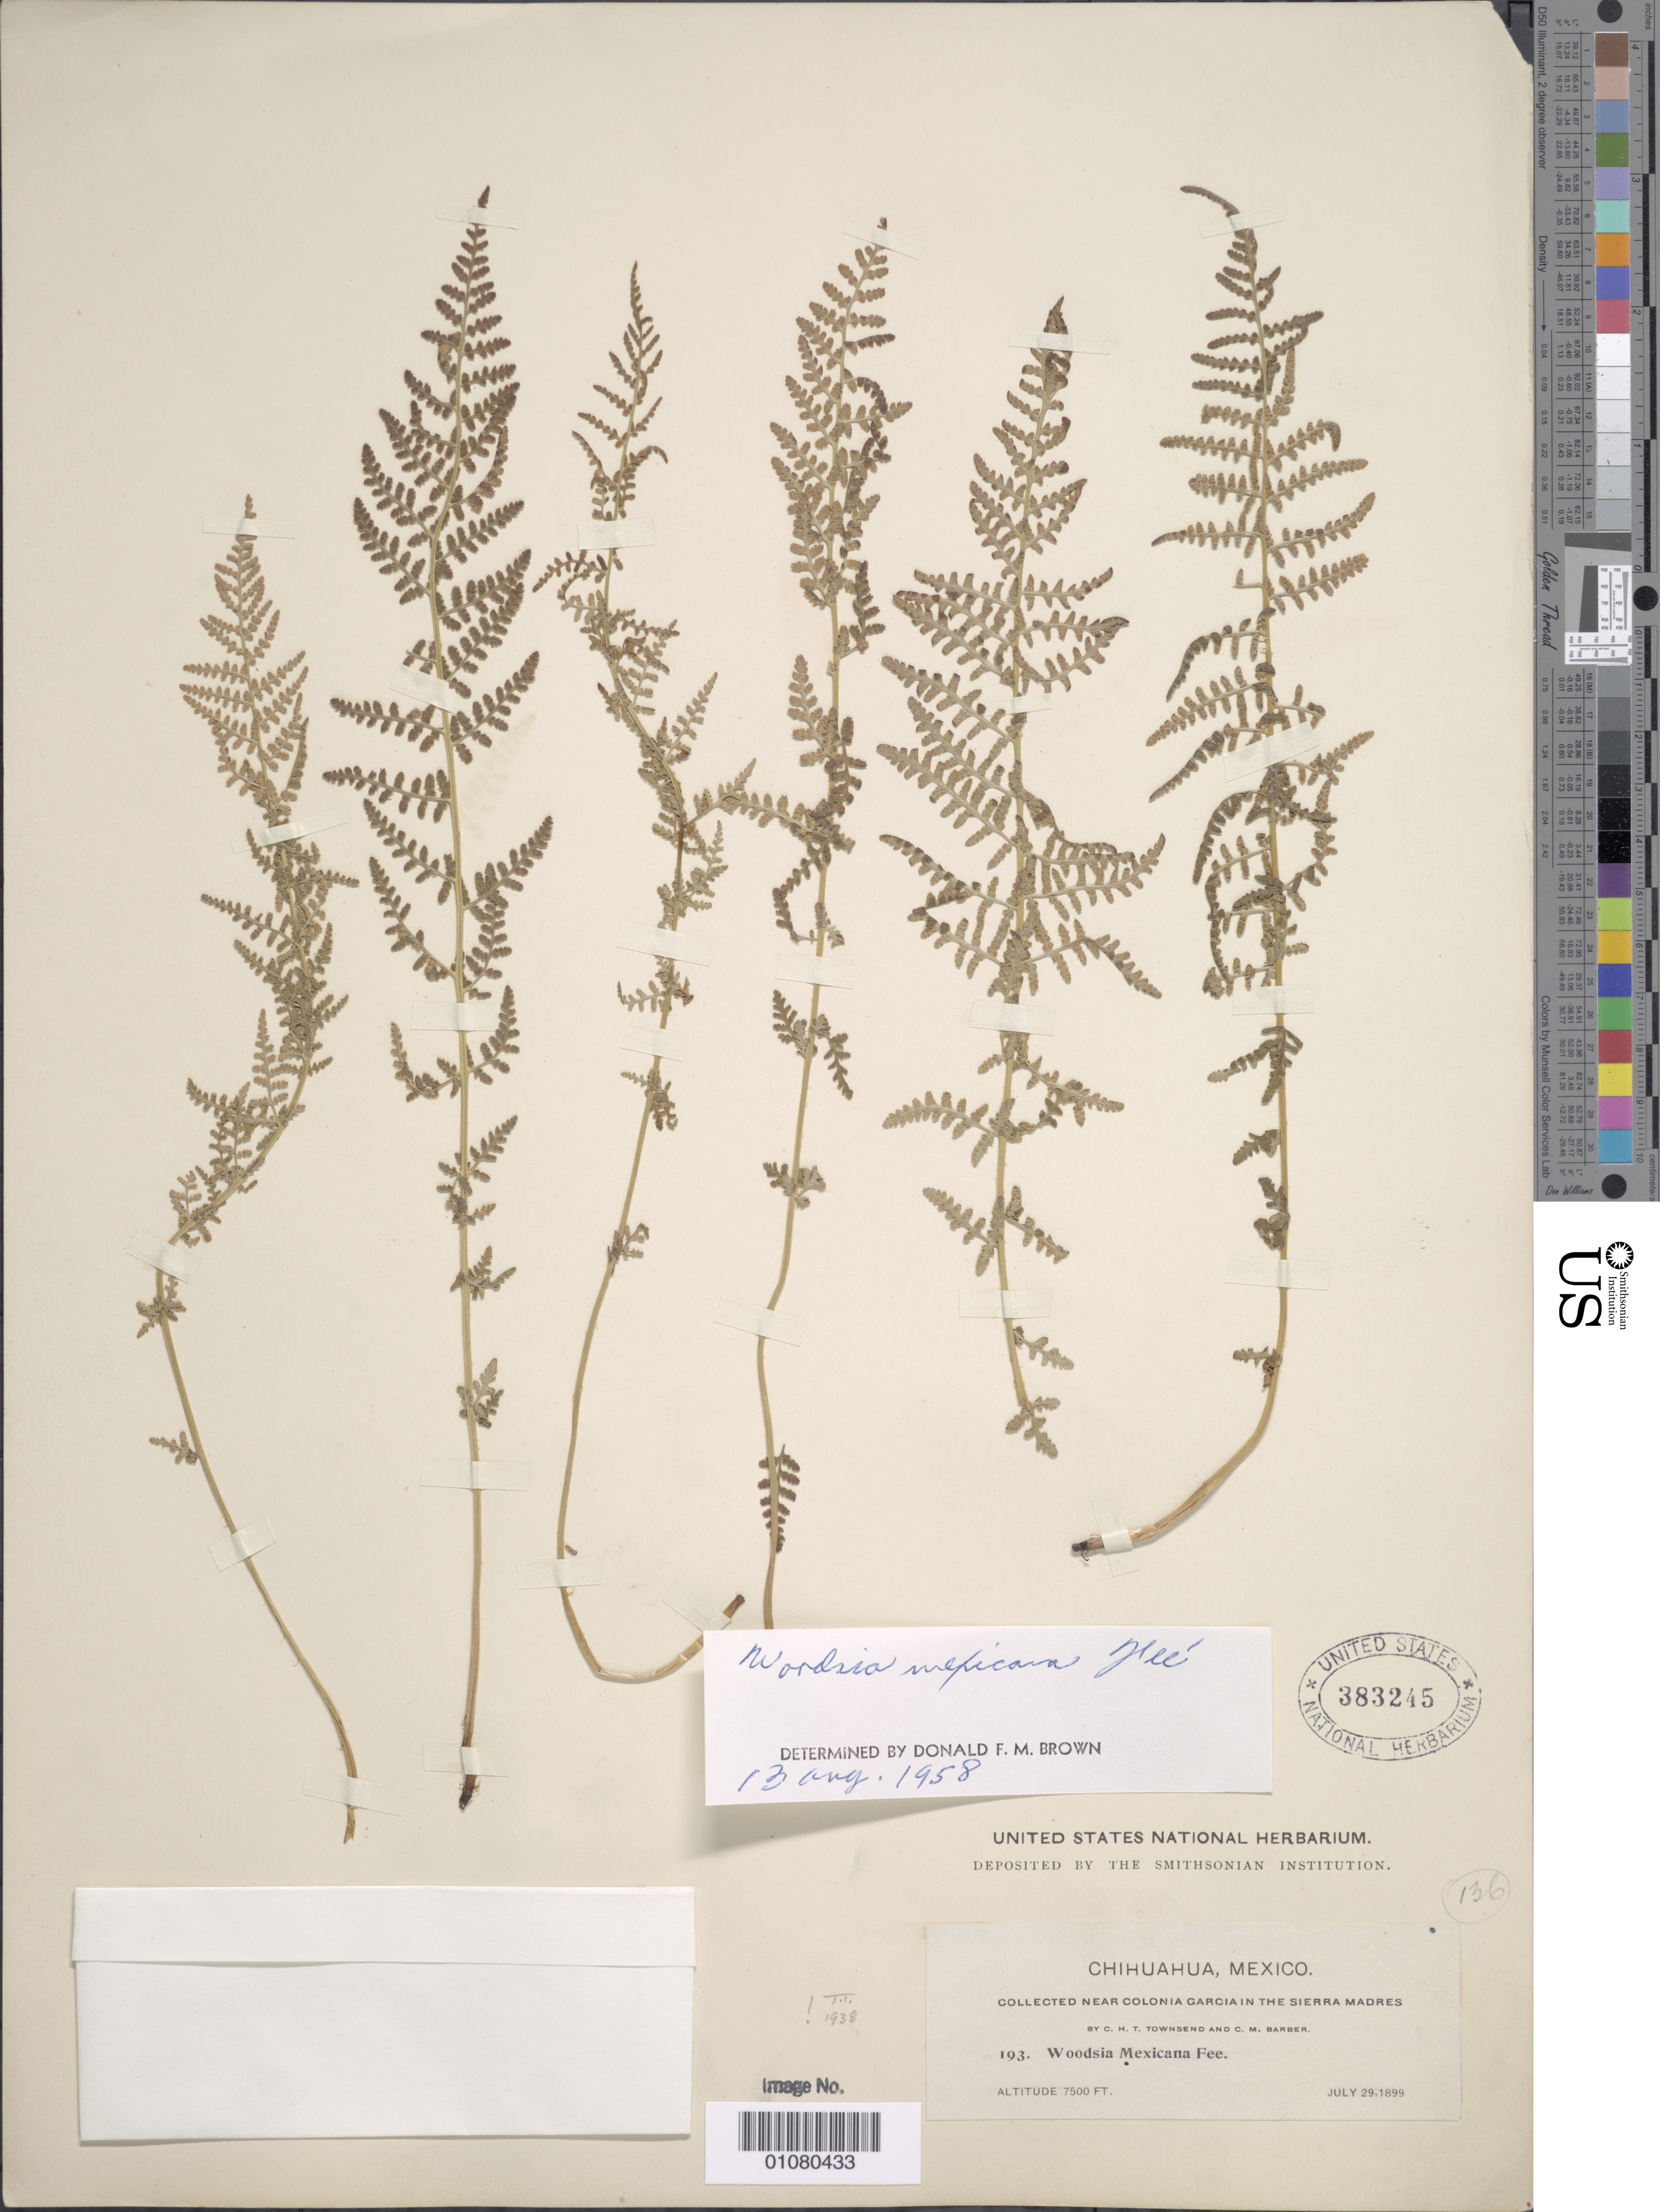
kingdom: Plantae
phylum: Tracheophyta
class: Polypodiopsida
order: Polypodiales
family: Woodsiaceae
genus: Woodsia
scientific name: Woodsia mexicana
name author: Fée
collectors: C. H. T. Townsend & C. Barber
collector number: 193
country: Mexico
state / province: Chihuahua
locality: Near Colonia Garcia in the Sierra Madres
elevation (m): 2286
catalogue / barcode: US 383245